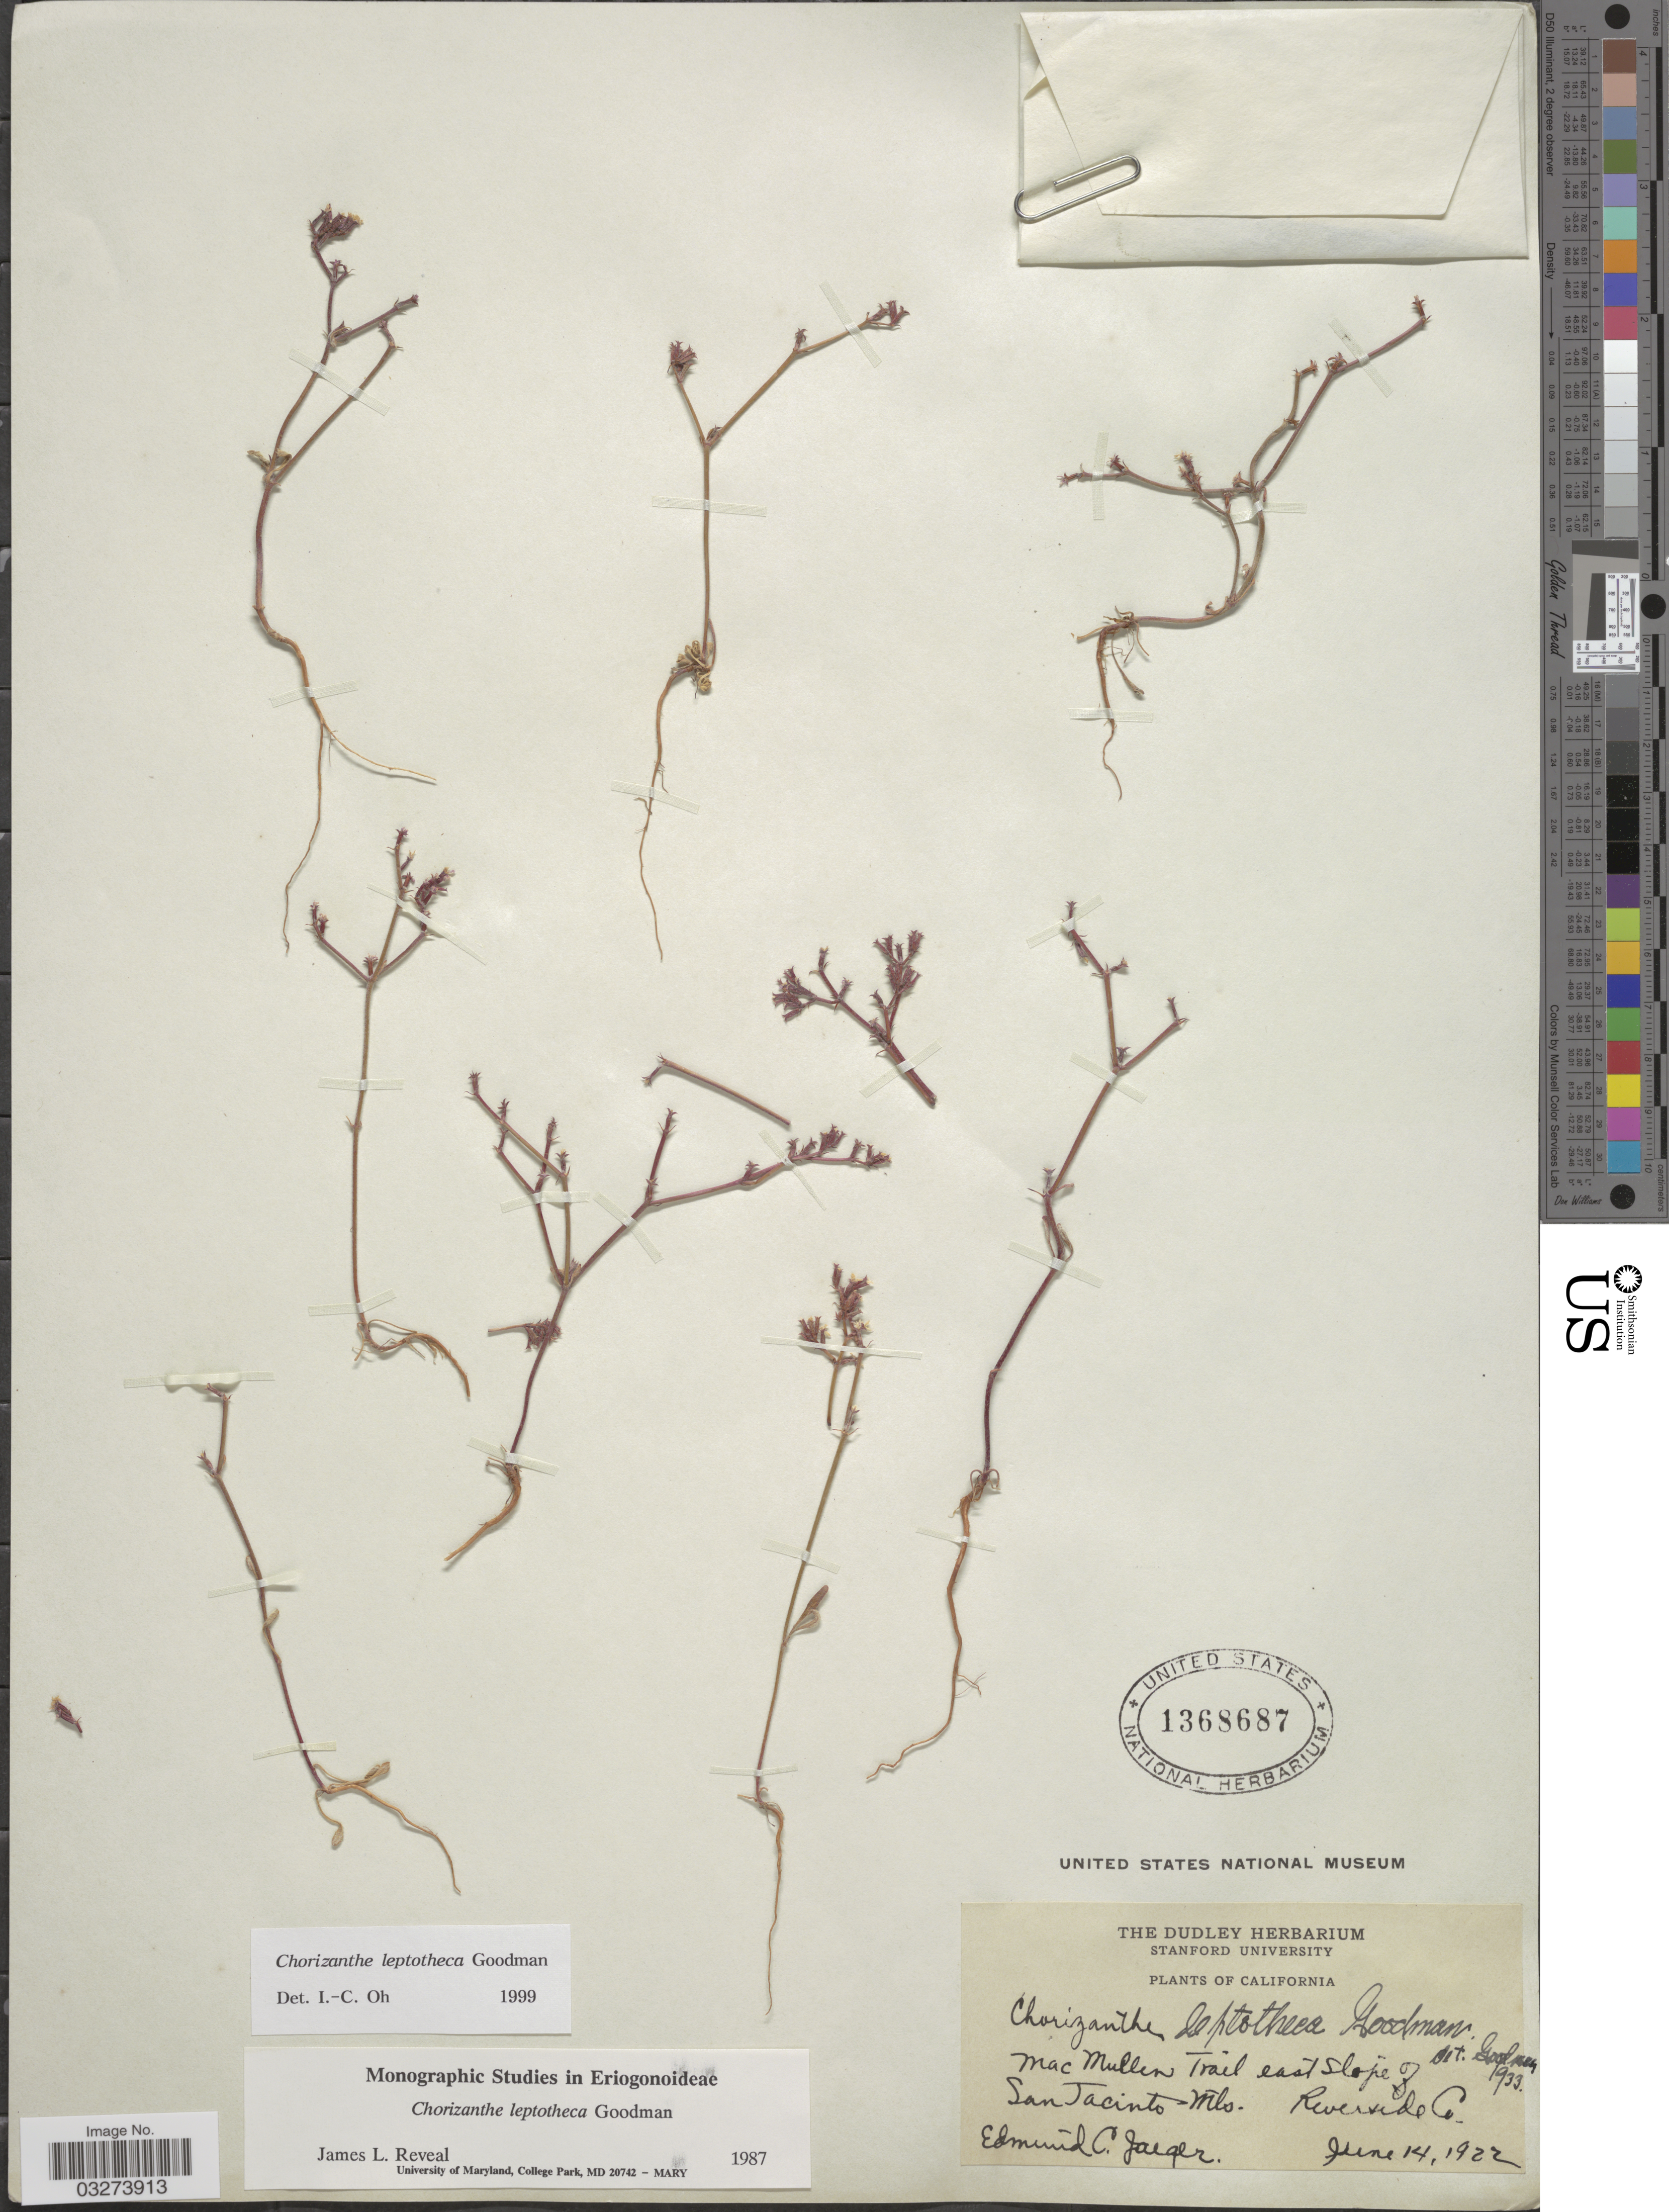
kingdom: Plantae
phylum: Tracheophyta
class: Magnoliopsida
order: Caryophyllales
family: Polygonaceae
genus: Chorizanthe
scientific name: Chorizanthe leptotheca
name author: Goodman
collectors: E. Jaeger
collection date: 1922-06-14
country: United States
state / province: California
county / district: Riverside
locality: Mac Mullen Trail easy slope of San Jacinto Mts. Riverside Co.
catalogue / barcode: US 1368687